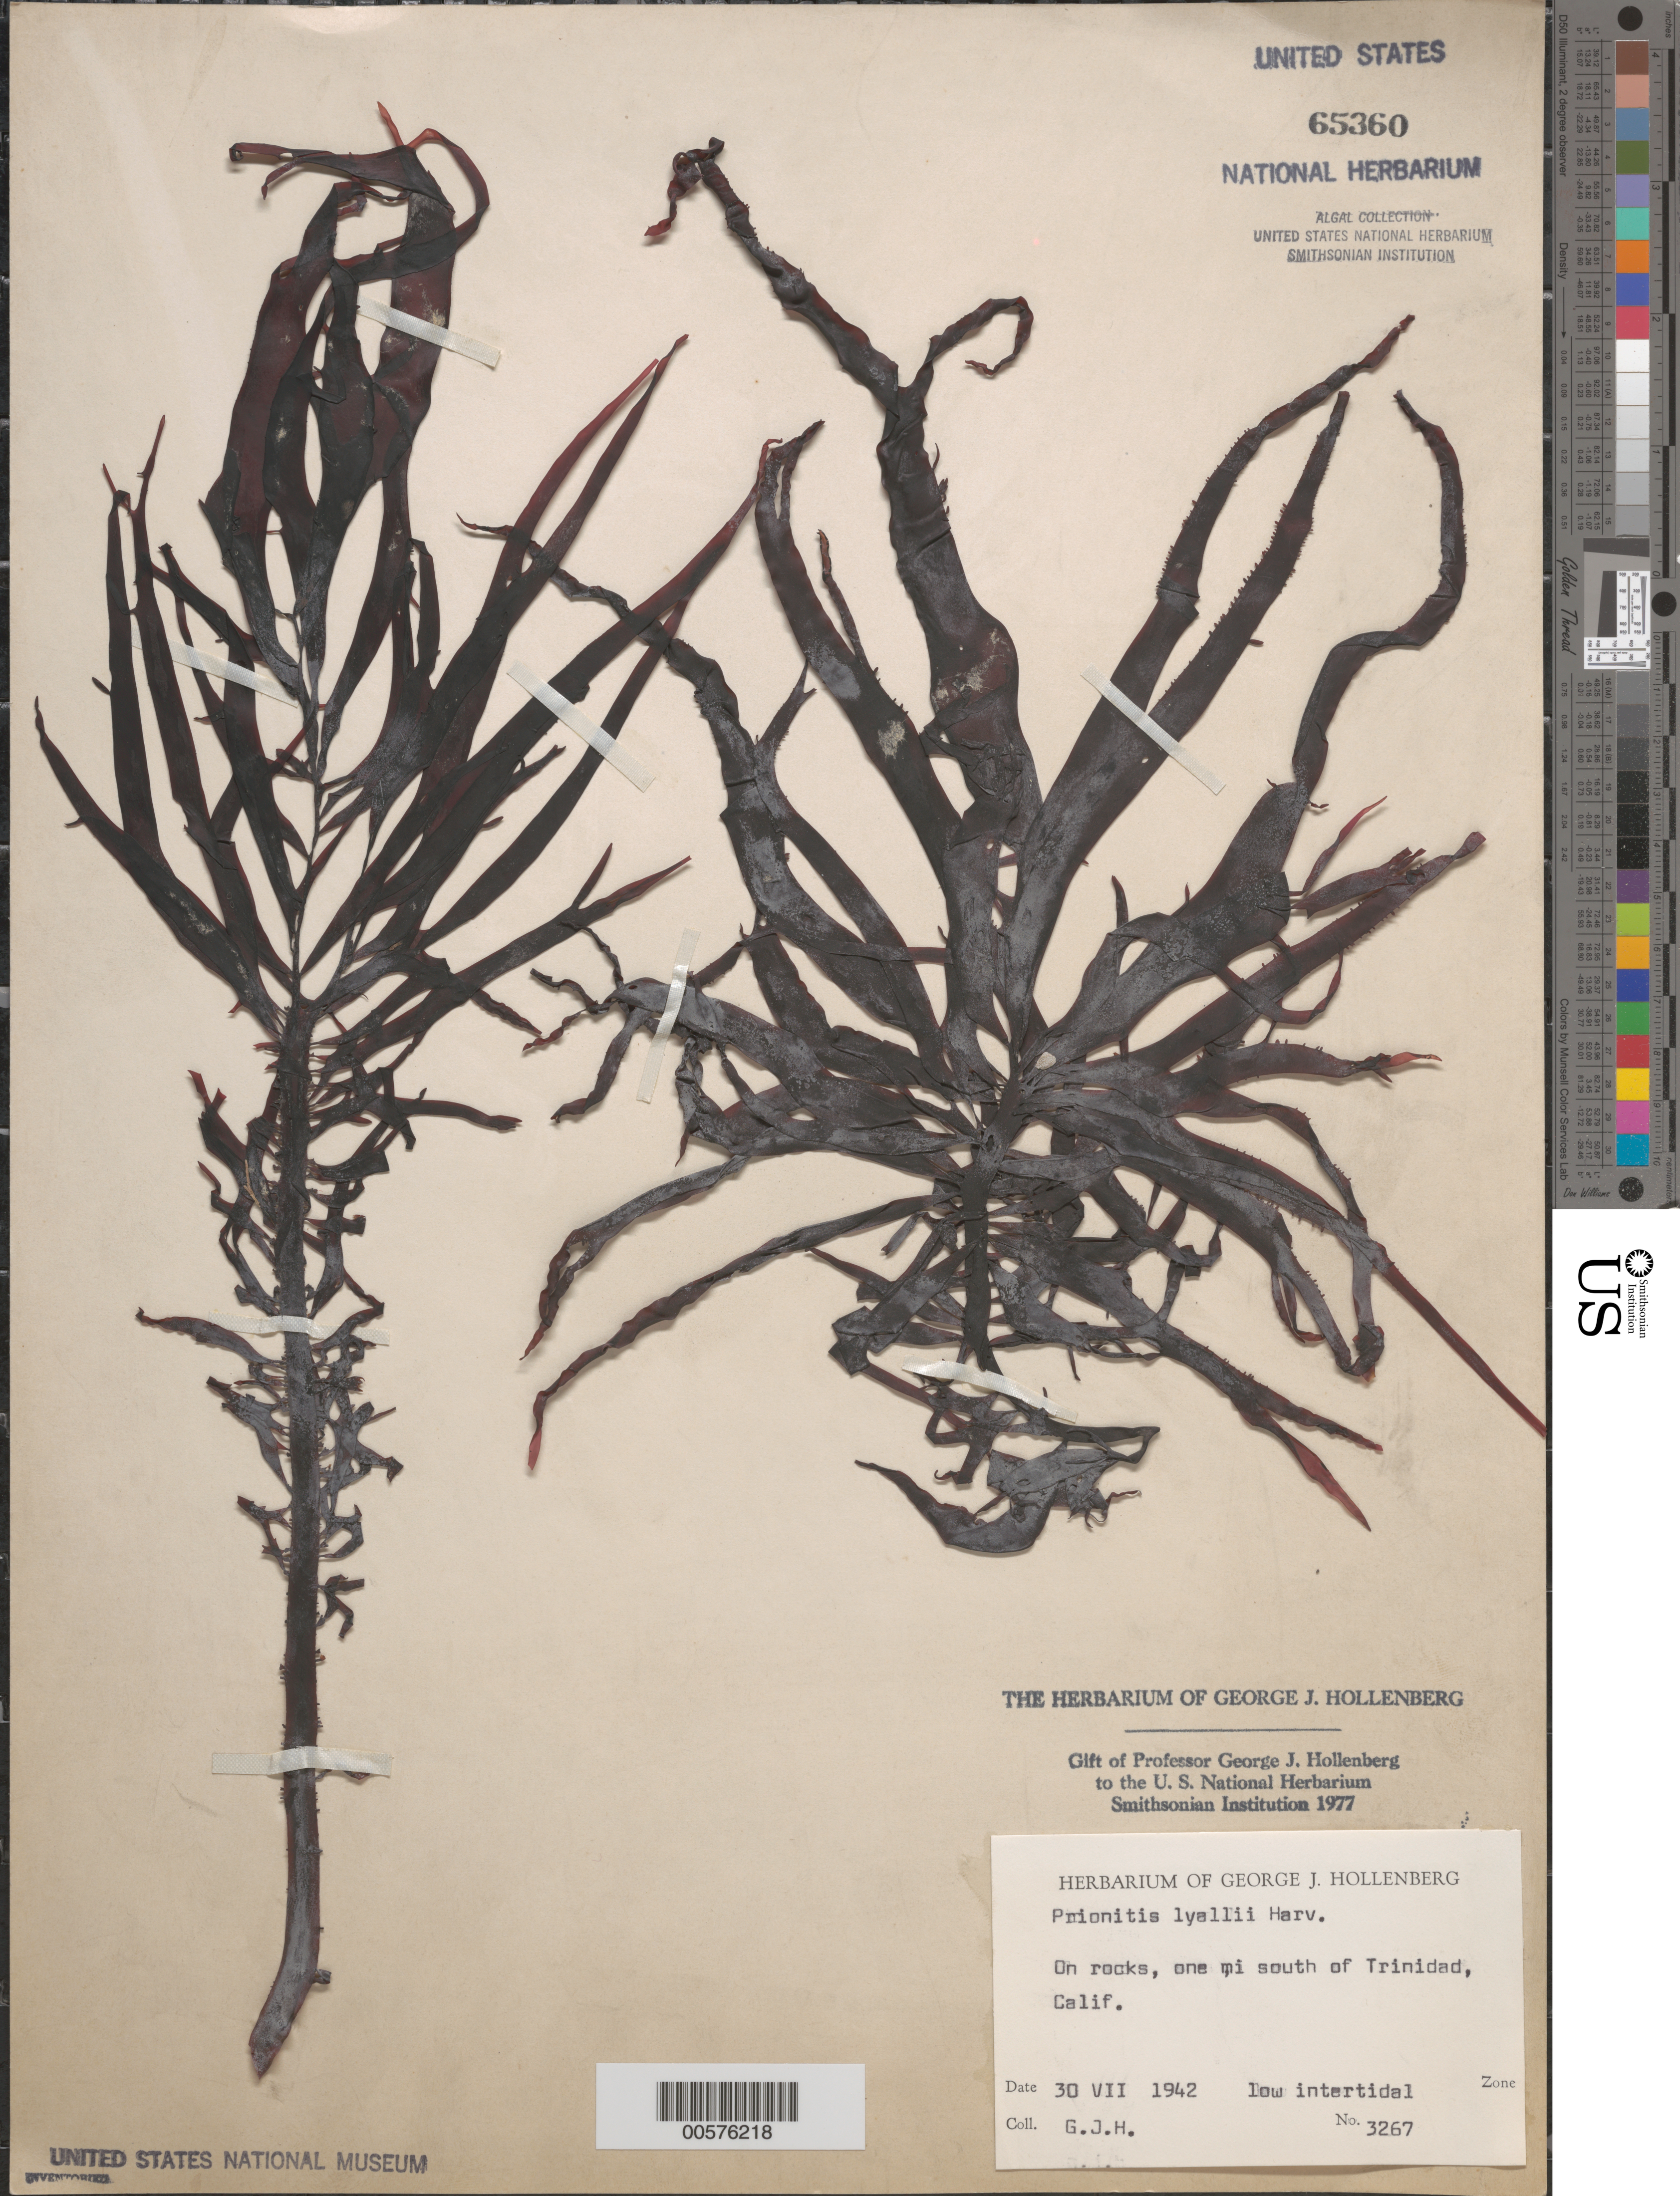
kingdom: Plantae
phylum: Rhodophyta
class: Florideophyceae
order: Cryptonemiales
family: Cryptonemiaceae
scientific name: Prionitis sternbergii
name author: (C. Agardh) J. Agardh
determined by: Algae name updating Project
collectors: G. Hollenberg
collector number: GJH 3267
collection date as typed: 30 Jul 1942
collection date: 1942-07-30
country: United States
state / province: California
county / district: Humboldt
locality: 1 mile south of Trinidad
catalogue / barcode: US 65360